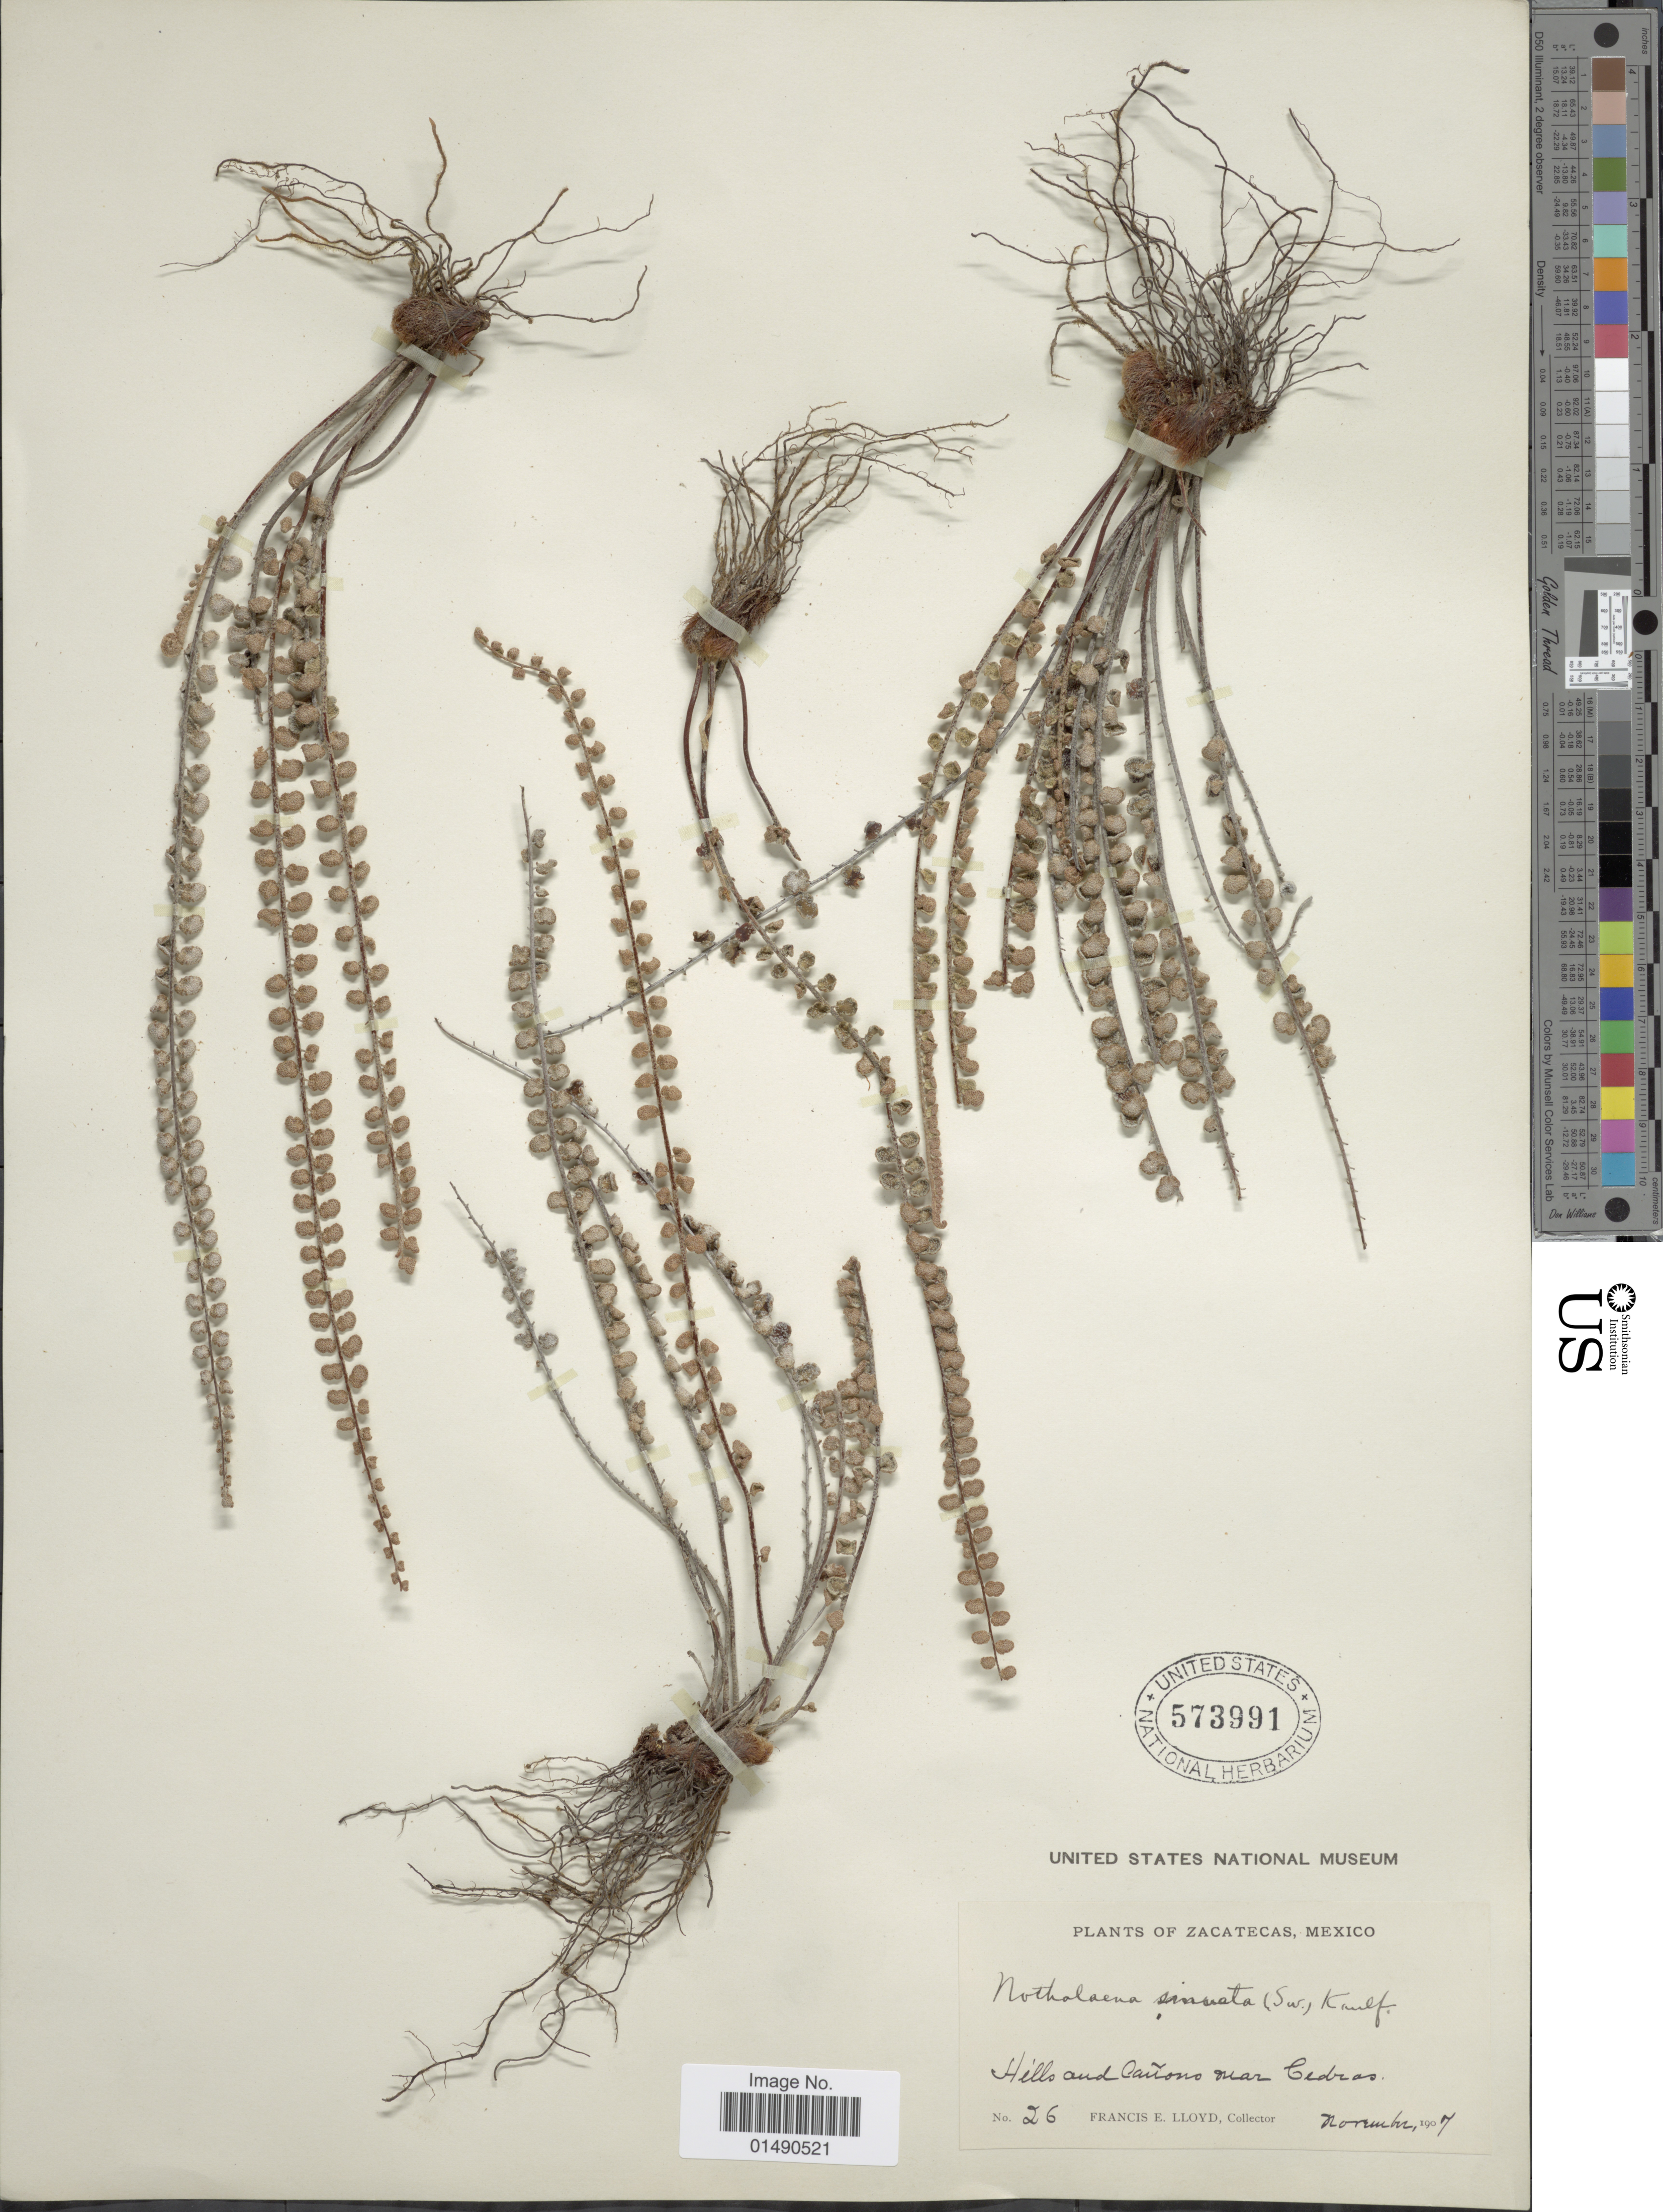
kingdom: Plantae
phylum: Tracheophyta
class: Polypodiopsida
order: Polypodiales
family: Pteridaceae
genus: Astrolepis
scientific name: Astrolepis cochisensis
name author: (C.O. Goodd.) D.M. Benham & Windham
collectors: Lloyd, C. E.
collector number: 26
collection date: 1907-11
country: Mexico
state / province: Zacatecas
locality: Hills and Cañons near Cedros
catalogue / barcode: US 573991